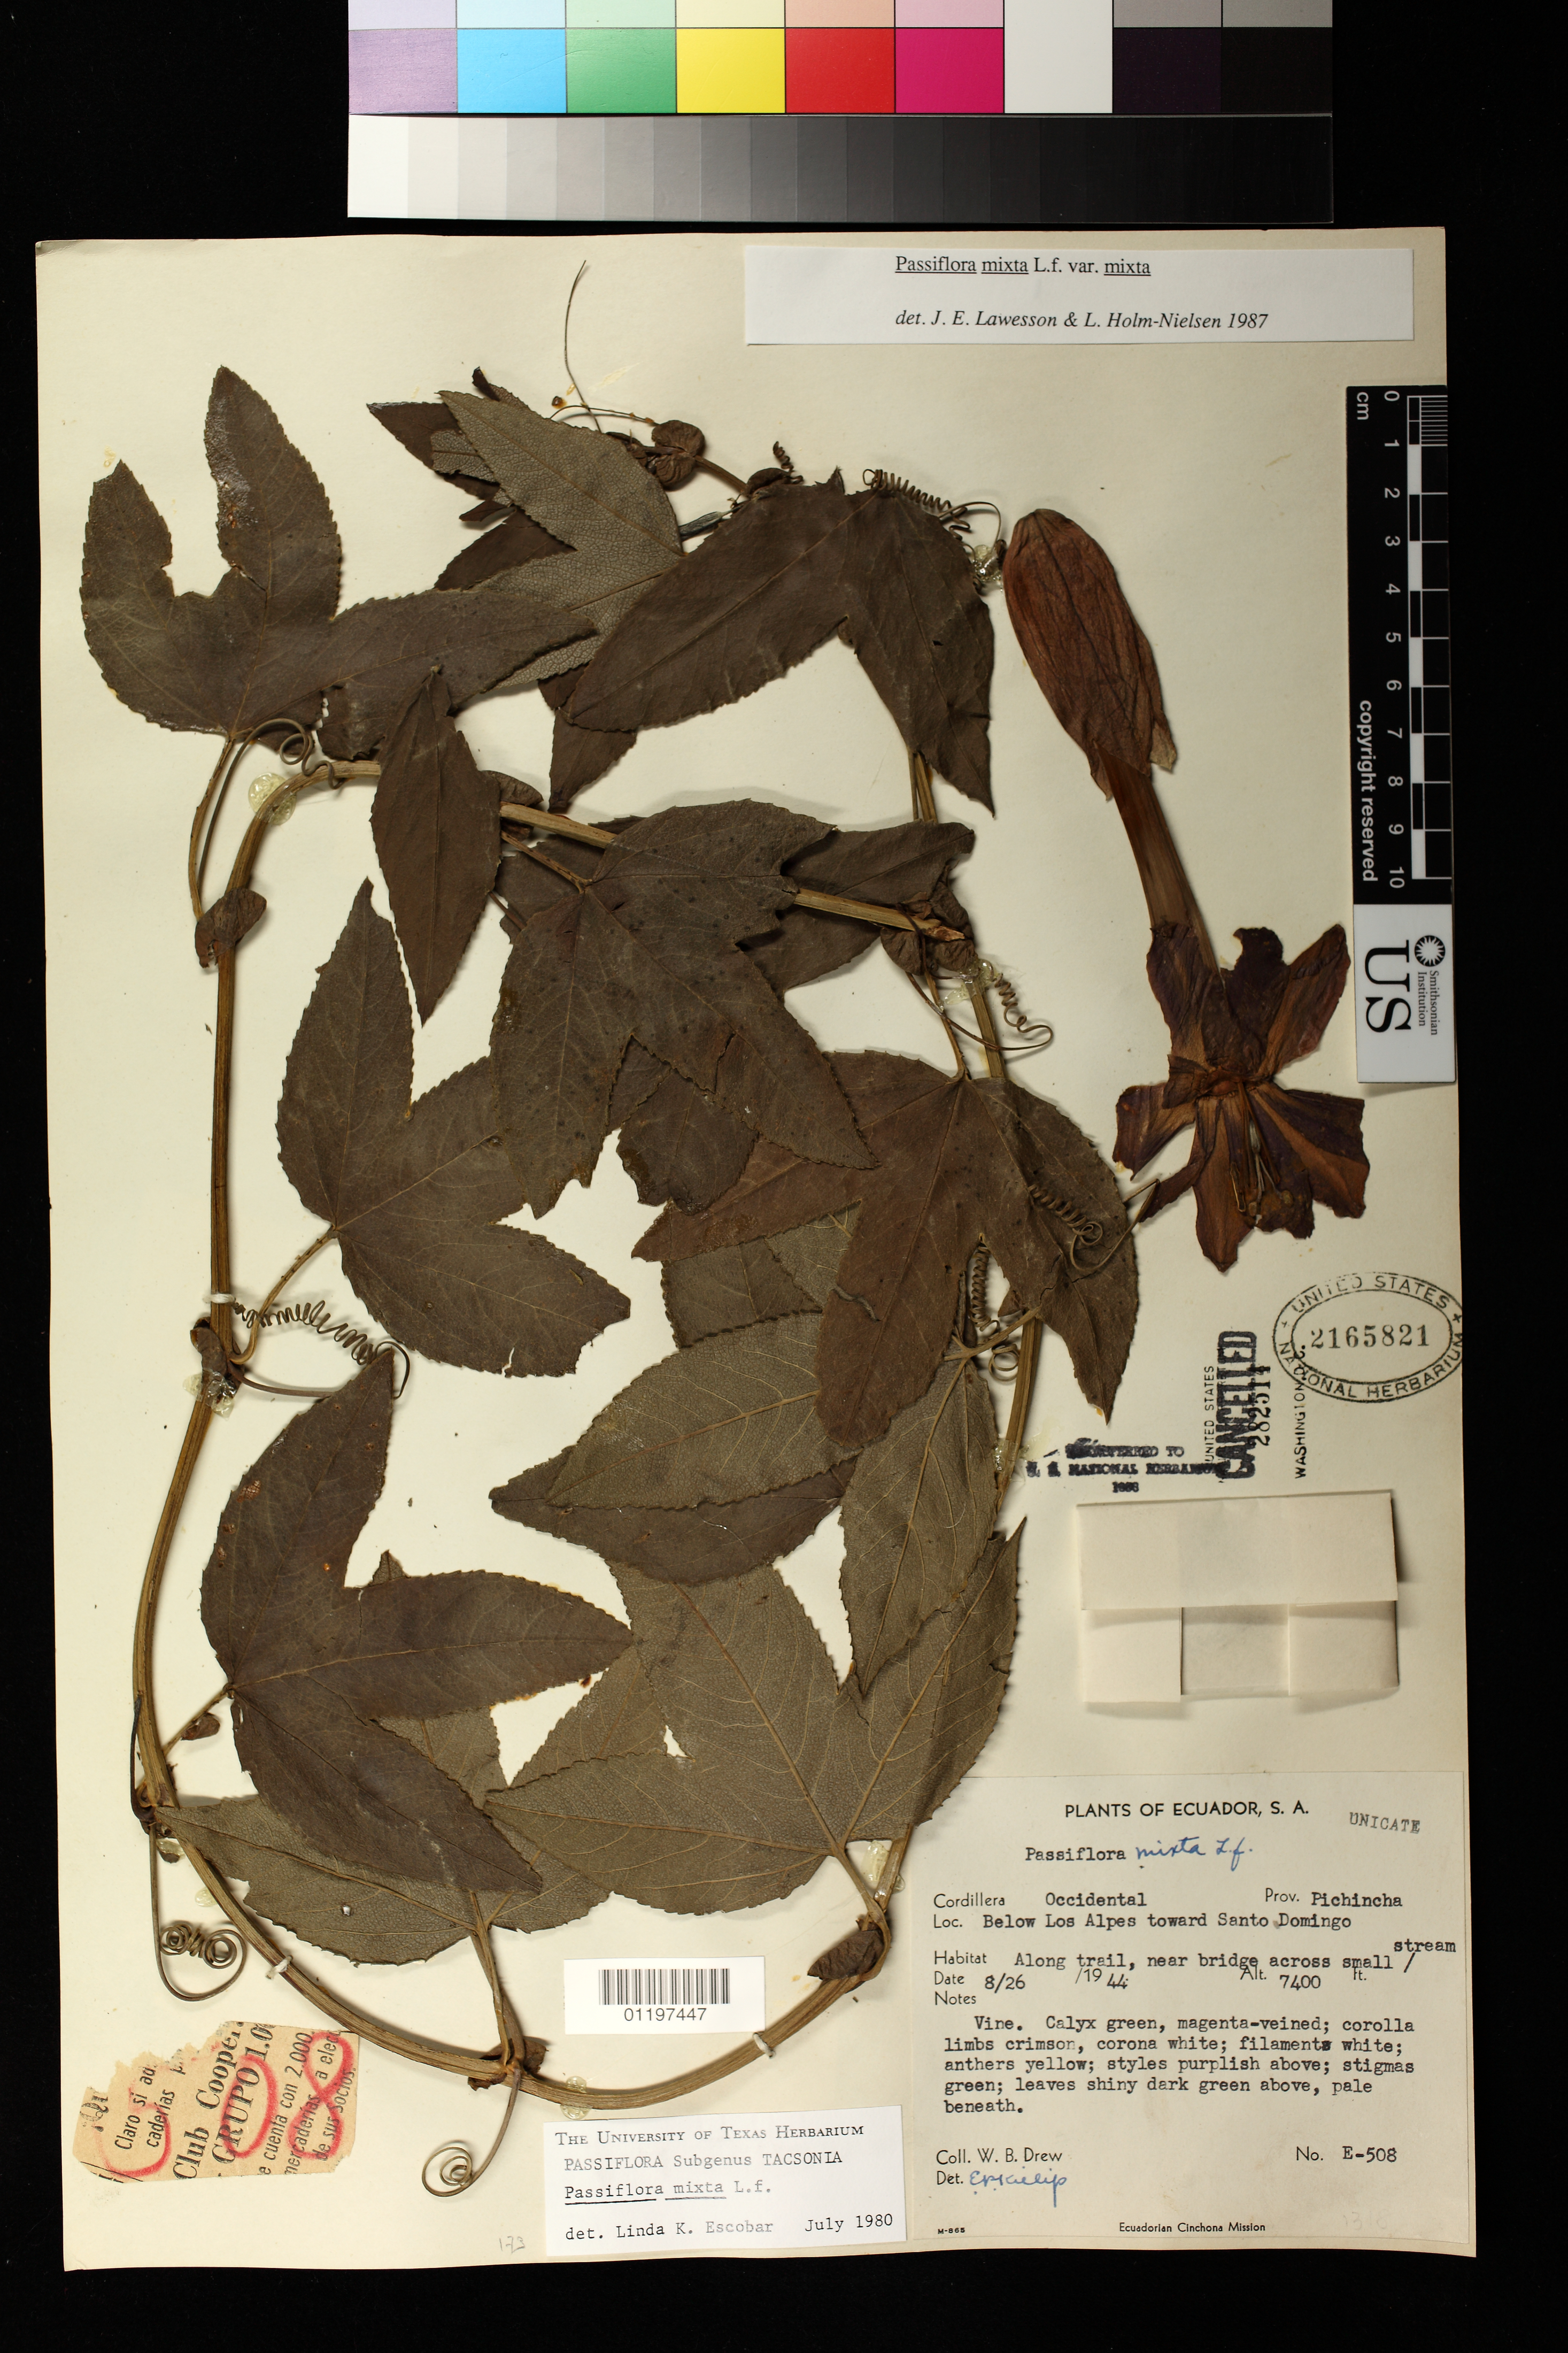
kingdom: Plantae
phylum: Tracheophyta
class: Magnoliopsida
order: Malpighiales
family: Passifloraceae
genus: Passiflora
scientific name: Passiflora mixta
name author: L. f.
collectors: W. B. Drew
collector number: E-508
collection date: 1944-08-26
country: Ecuador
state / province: Pichincha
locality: Cordillera Occidental. Below Los Alpes toward Santo Domingo Habitat Along trail, near bridge across small stream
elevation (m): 2256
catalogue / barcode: US 2165821